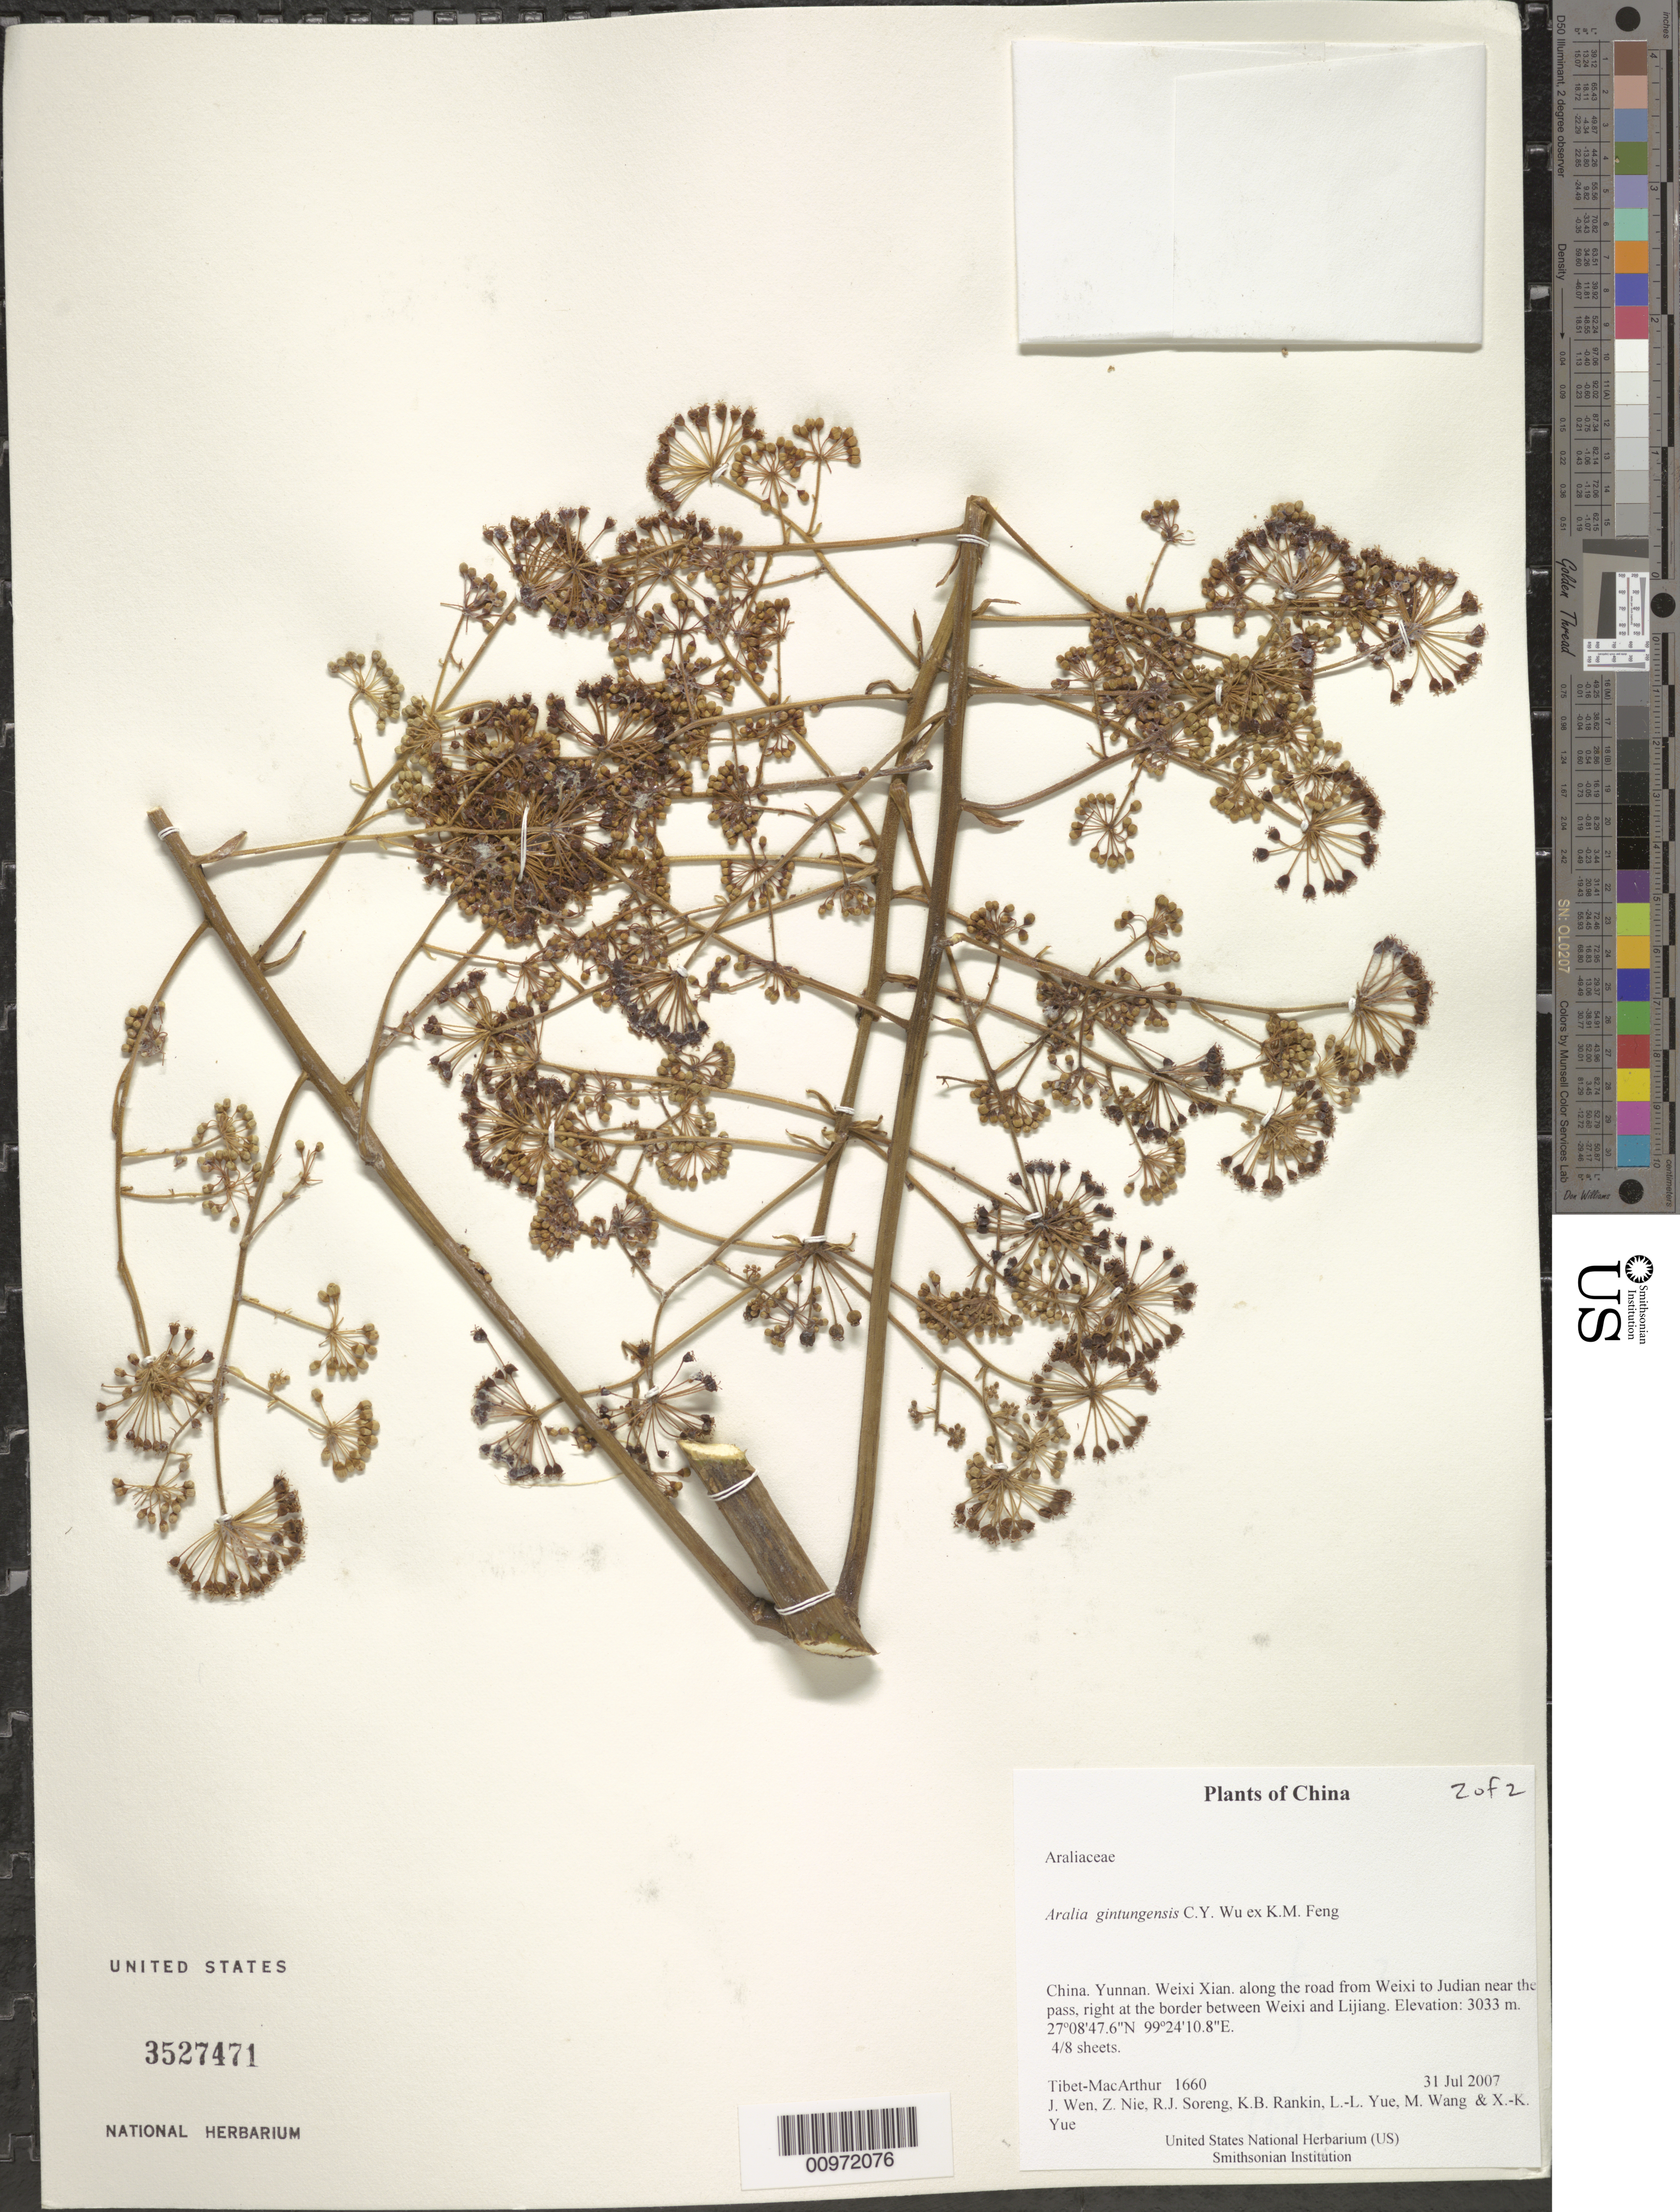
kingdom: Plantae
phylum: Tracheophyta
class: Magnoliopsida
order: Apiales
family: Araliaceae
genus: Aralia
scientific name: Aralia gintungensis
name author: C.Y. Wu ex K.M. Feng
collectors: Tibet-MacArthur, J. Wen, Z. Nie, R. J. Soreng, K. Rankin, L. Yue, M. Wang & X. Yue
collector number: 1660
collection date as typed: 31 Jul 2007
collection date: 2007-07-31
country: China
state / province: Yunnan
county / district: Weixi Xian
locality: along the road from Weixi to Judian near the pass, right at the border between Weixi and Lijiang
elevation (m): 3033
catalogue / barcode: US 3527471